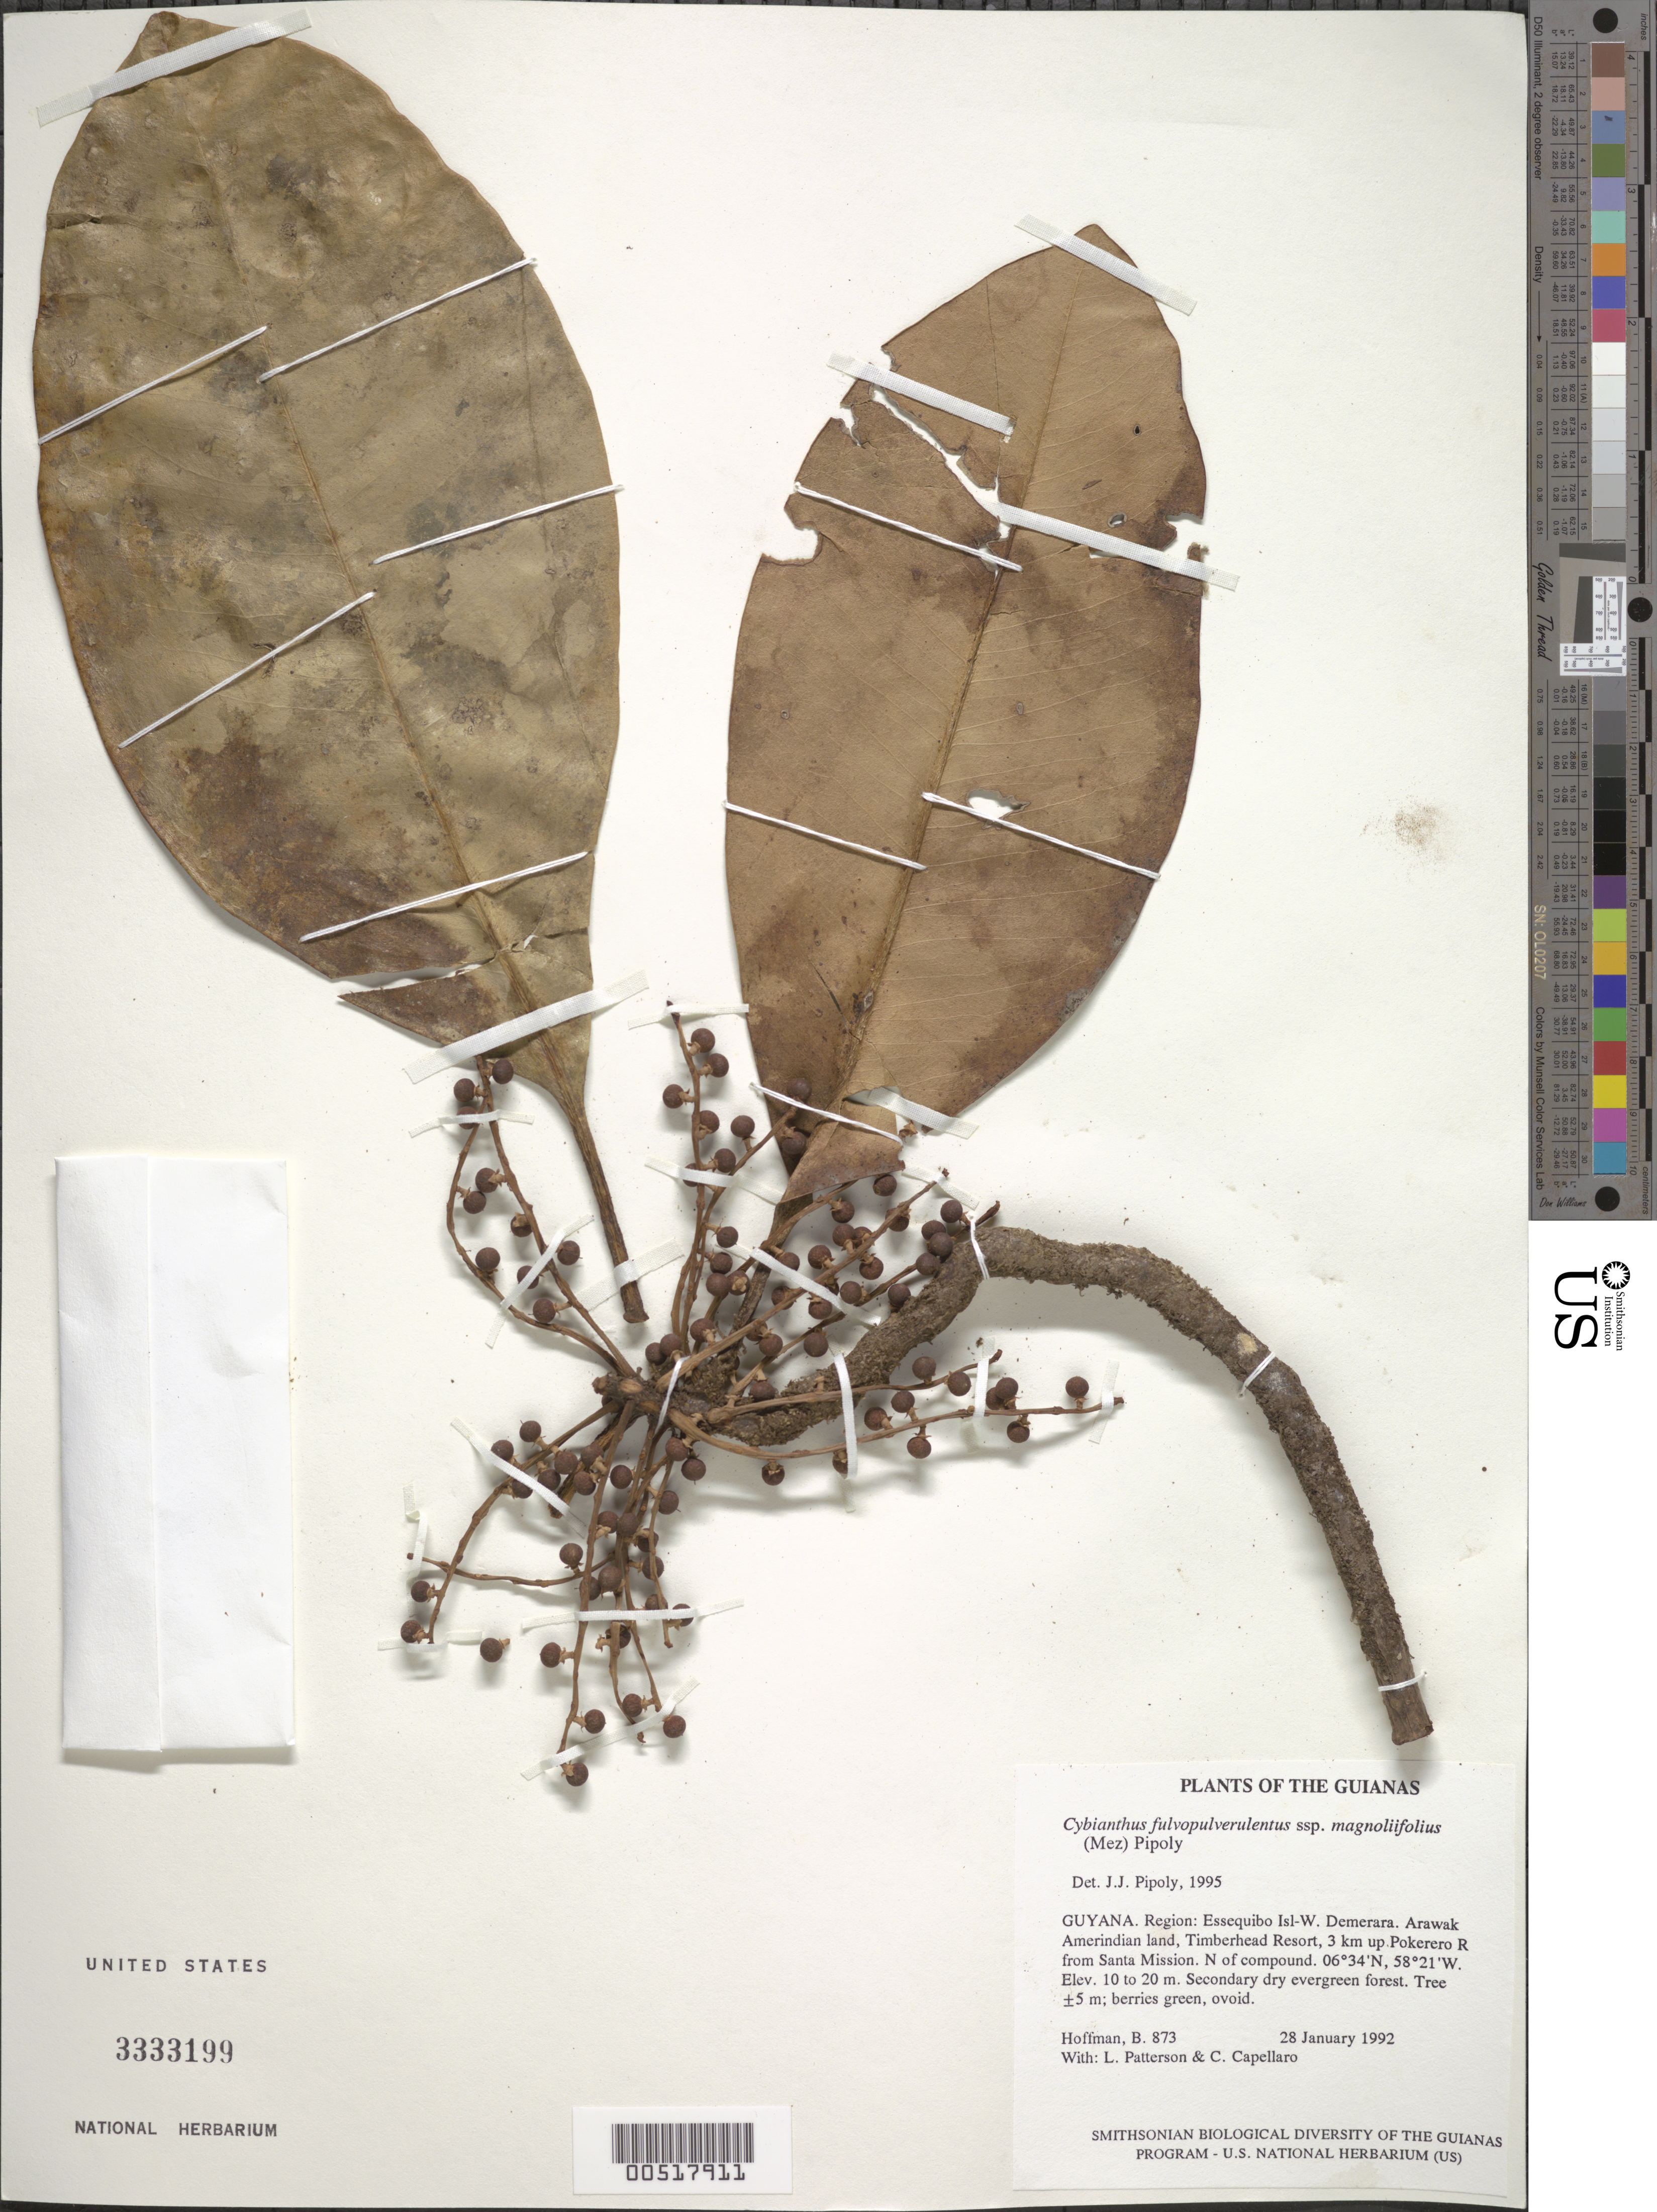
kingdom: Plantae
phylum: Tracheophyta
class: Magnoliopsida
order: Ericales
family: Primulaceae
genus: Cybianthus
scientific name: Cybianthus fulvopulverulentus subsp. magnoliifolius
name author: (Mez) Pipoly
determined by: Pipoly, J. J., III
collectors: B. Hoffman, L. Patterson & C. Capellaro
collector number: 873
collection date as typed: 28 January 1992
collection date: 1992-01-28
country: Guyana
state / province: Essequibo Isl-W. Demerara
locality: Arawak Amerindian land, Timberhead Resort, 3 km up Pokerero River from Santa Mission. N of compound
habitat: Secondary dry evergreen forest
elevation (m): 10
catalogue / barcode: US 3333199